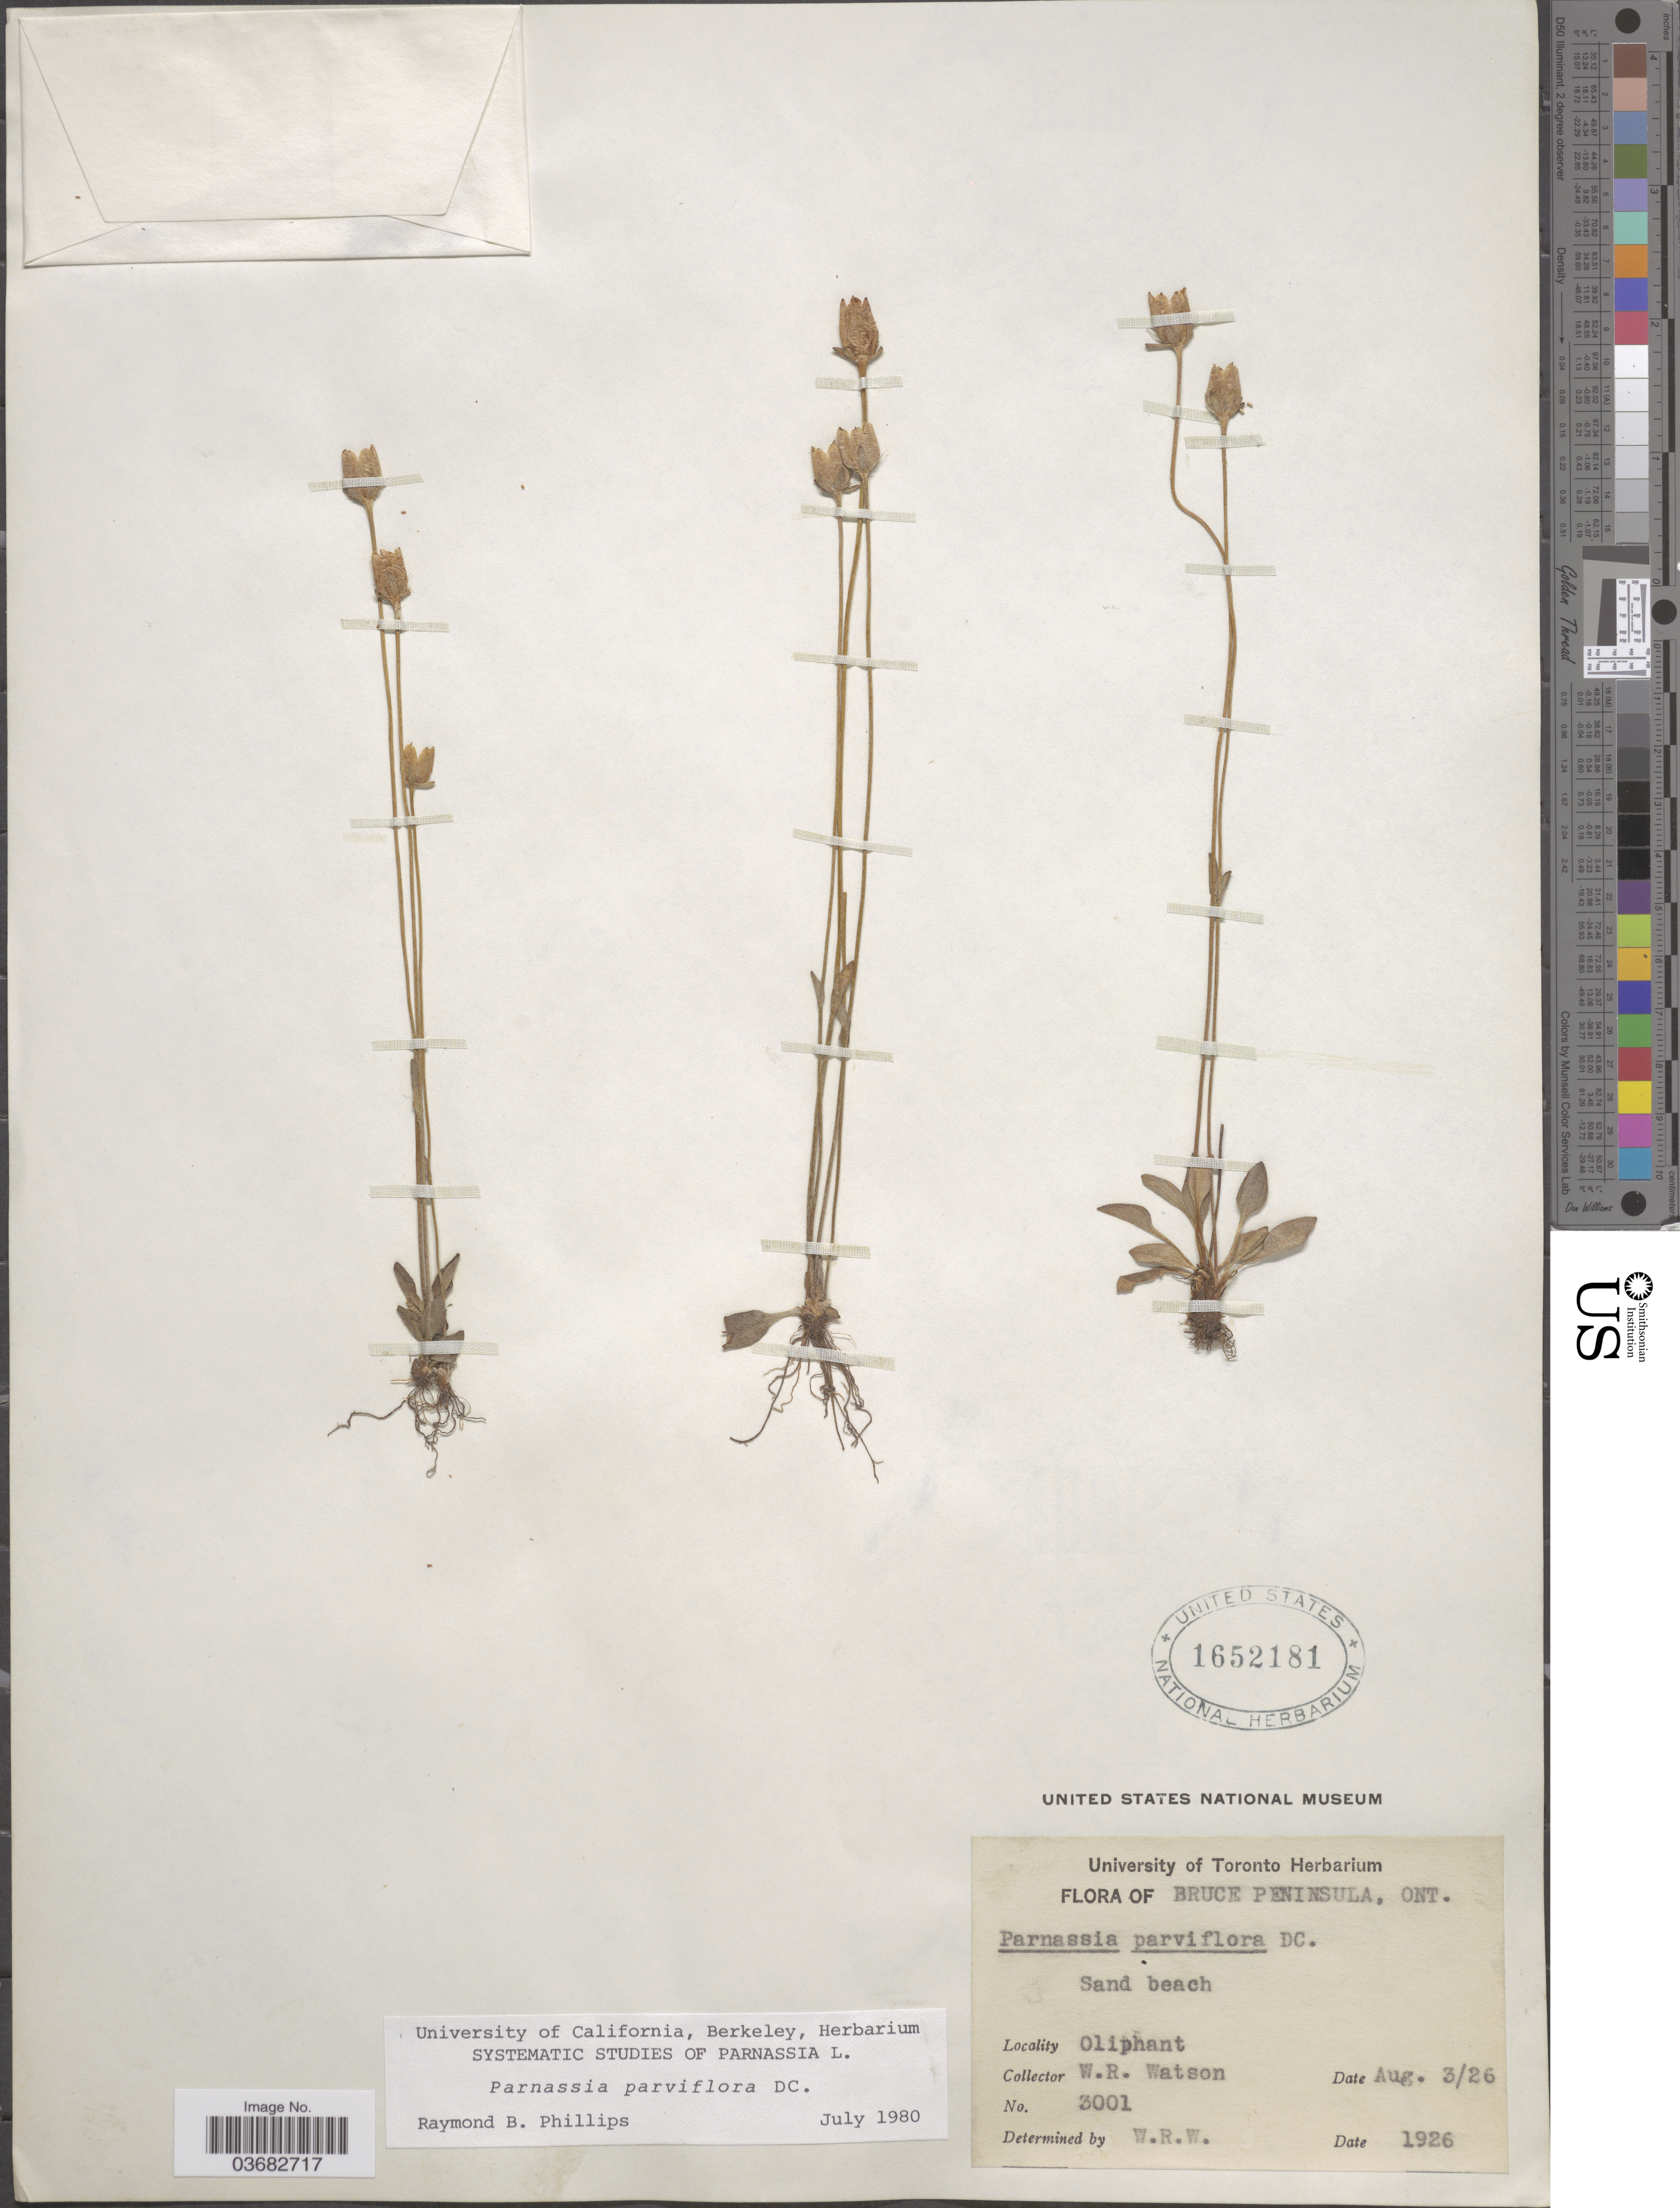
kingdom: Plantae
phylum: Tracheophyta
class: Magnoliopsida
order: Celastrales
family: Parnassiaceae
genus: Parnassia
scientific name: Parnassia parviflora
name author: DC.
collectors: W. R. Watson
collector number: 3001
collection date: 1926-08-03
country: Canada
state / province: Ontario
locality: Bruce Peninsula. Oliphant.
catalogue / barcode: US 1652181